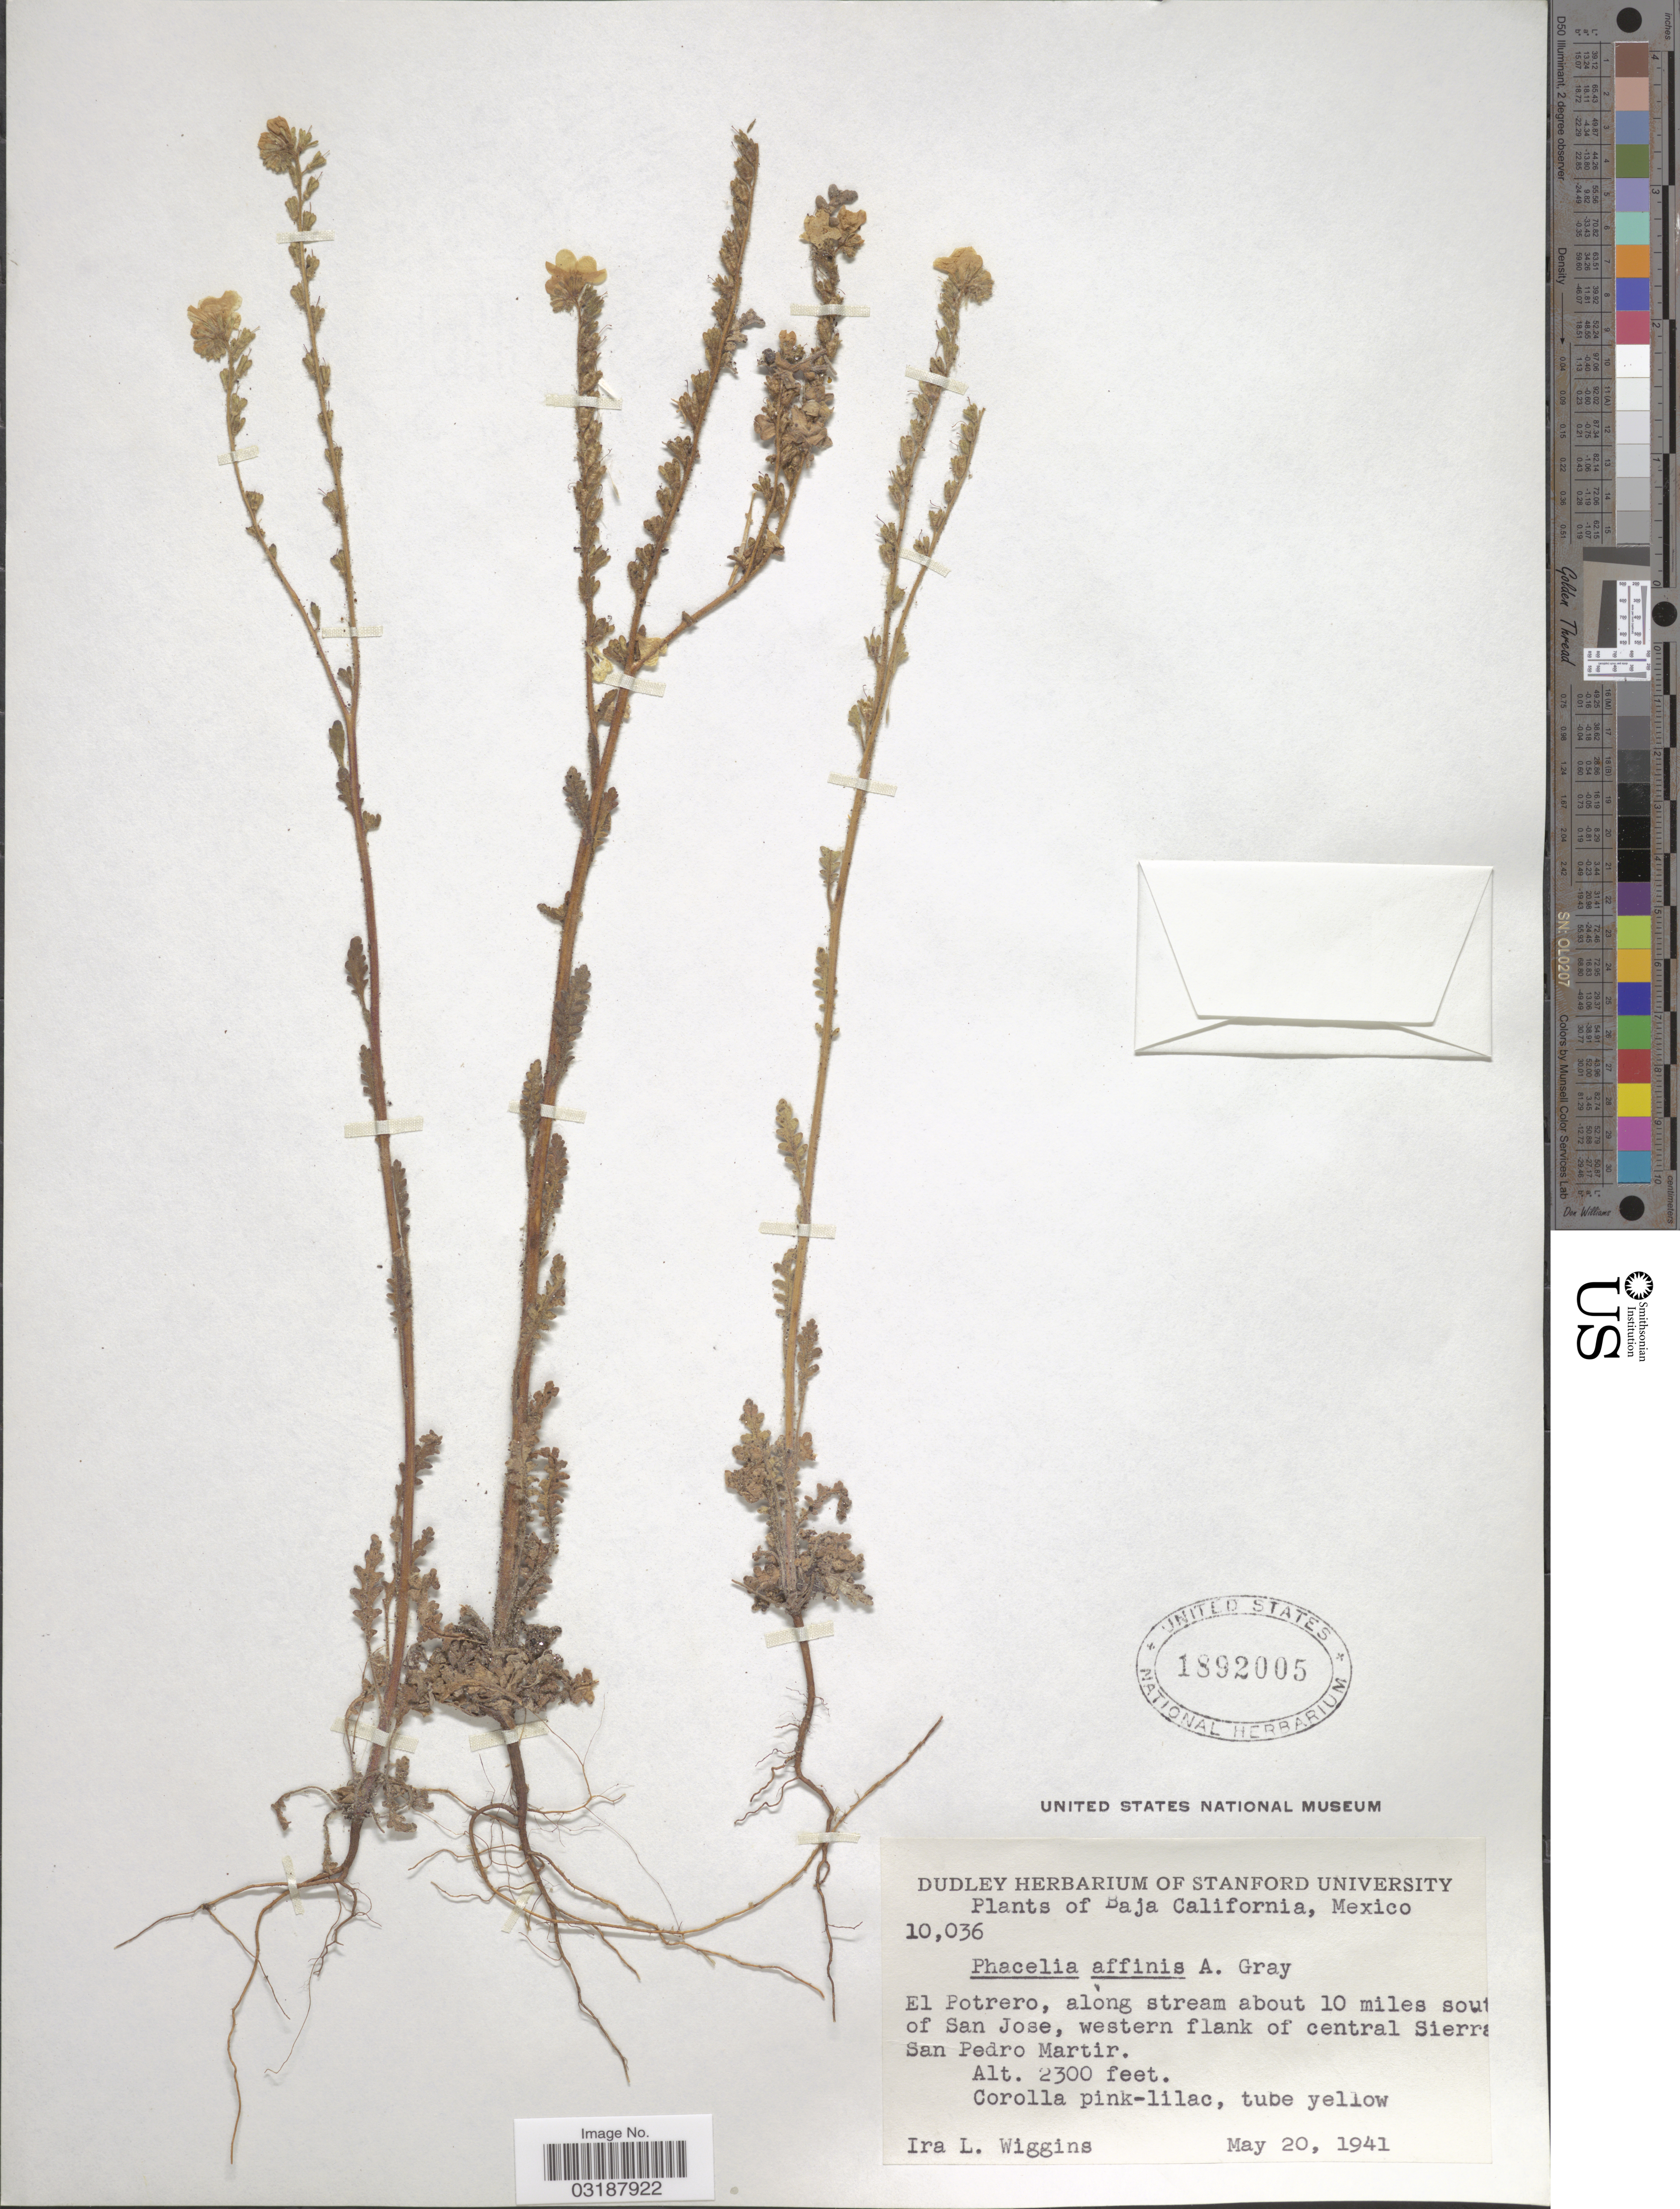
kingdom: Plantae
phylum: Tracheophyta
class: Magnoliopsida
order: Boraginales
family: Hydrophyllaceae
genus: Phacelia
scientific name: Phacelia affinis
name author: A. Gray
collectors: I. L. Wiggins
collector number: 10036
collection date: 1941-05-20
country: Mexico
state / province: Baja California Norte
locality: El Potrero, along stream about 10 miles south of San Jose, western flank of central Sierra San Pedro Martir.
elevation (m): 701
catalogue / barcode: US 1892005